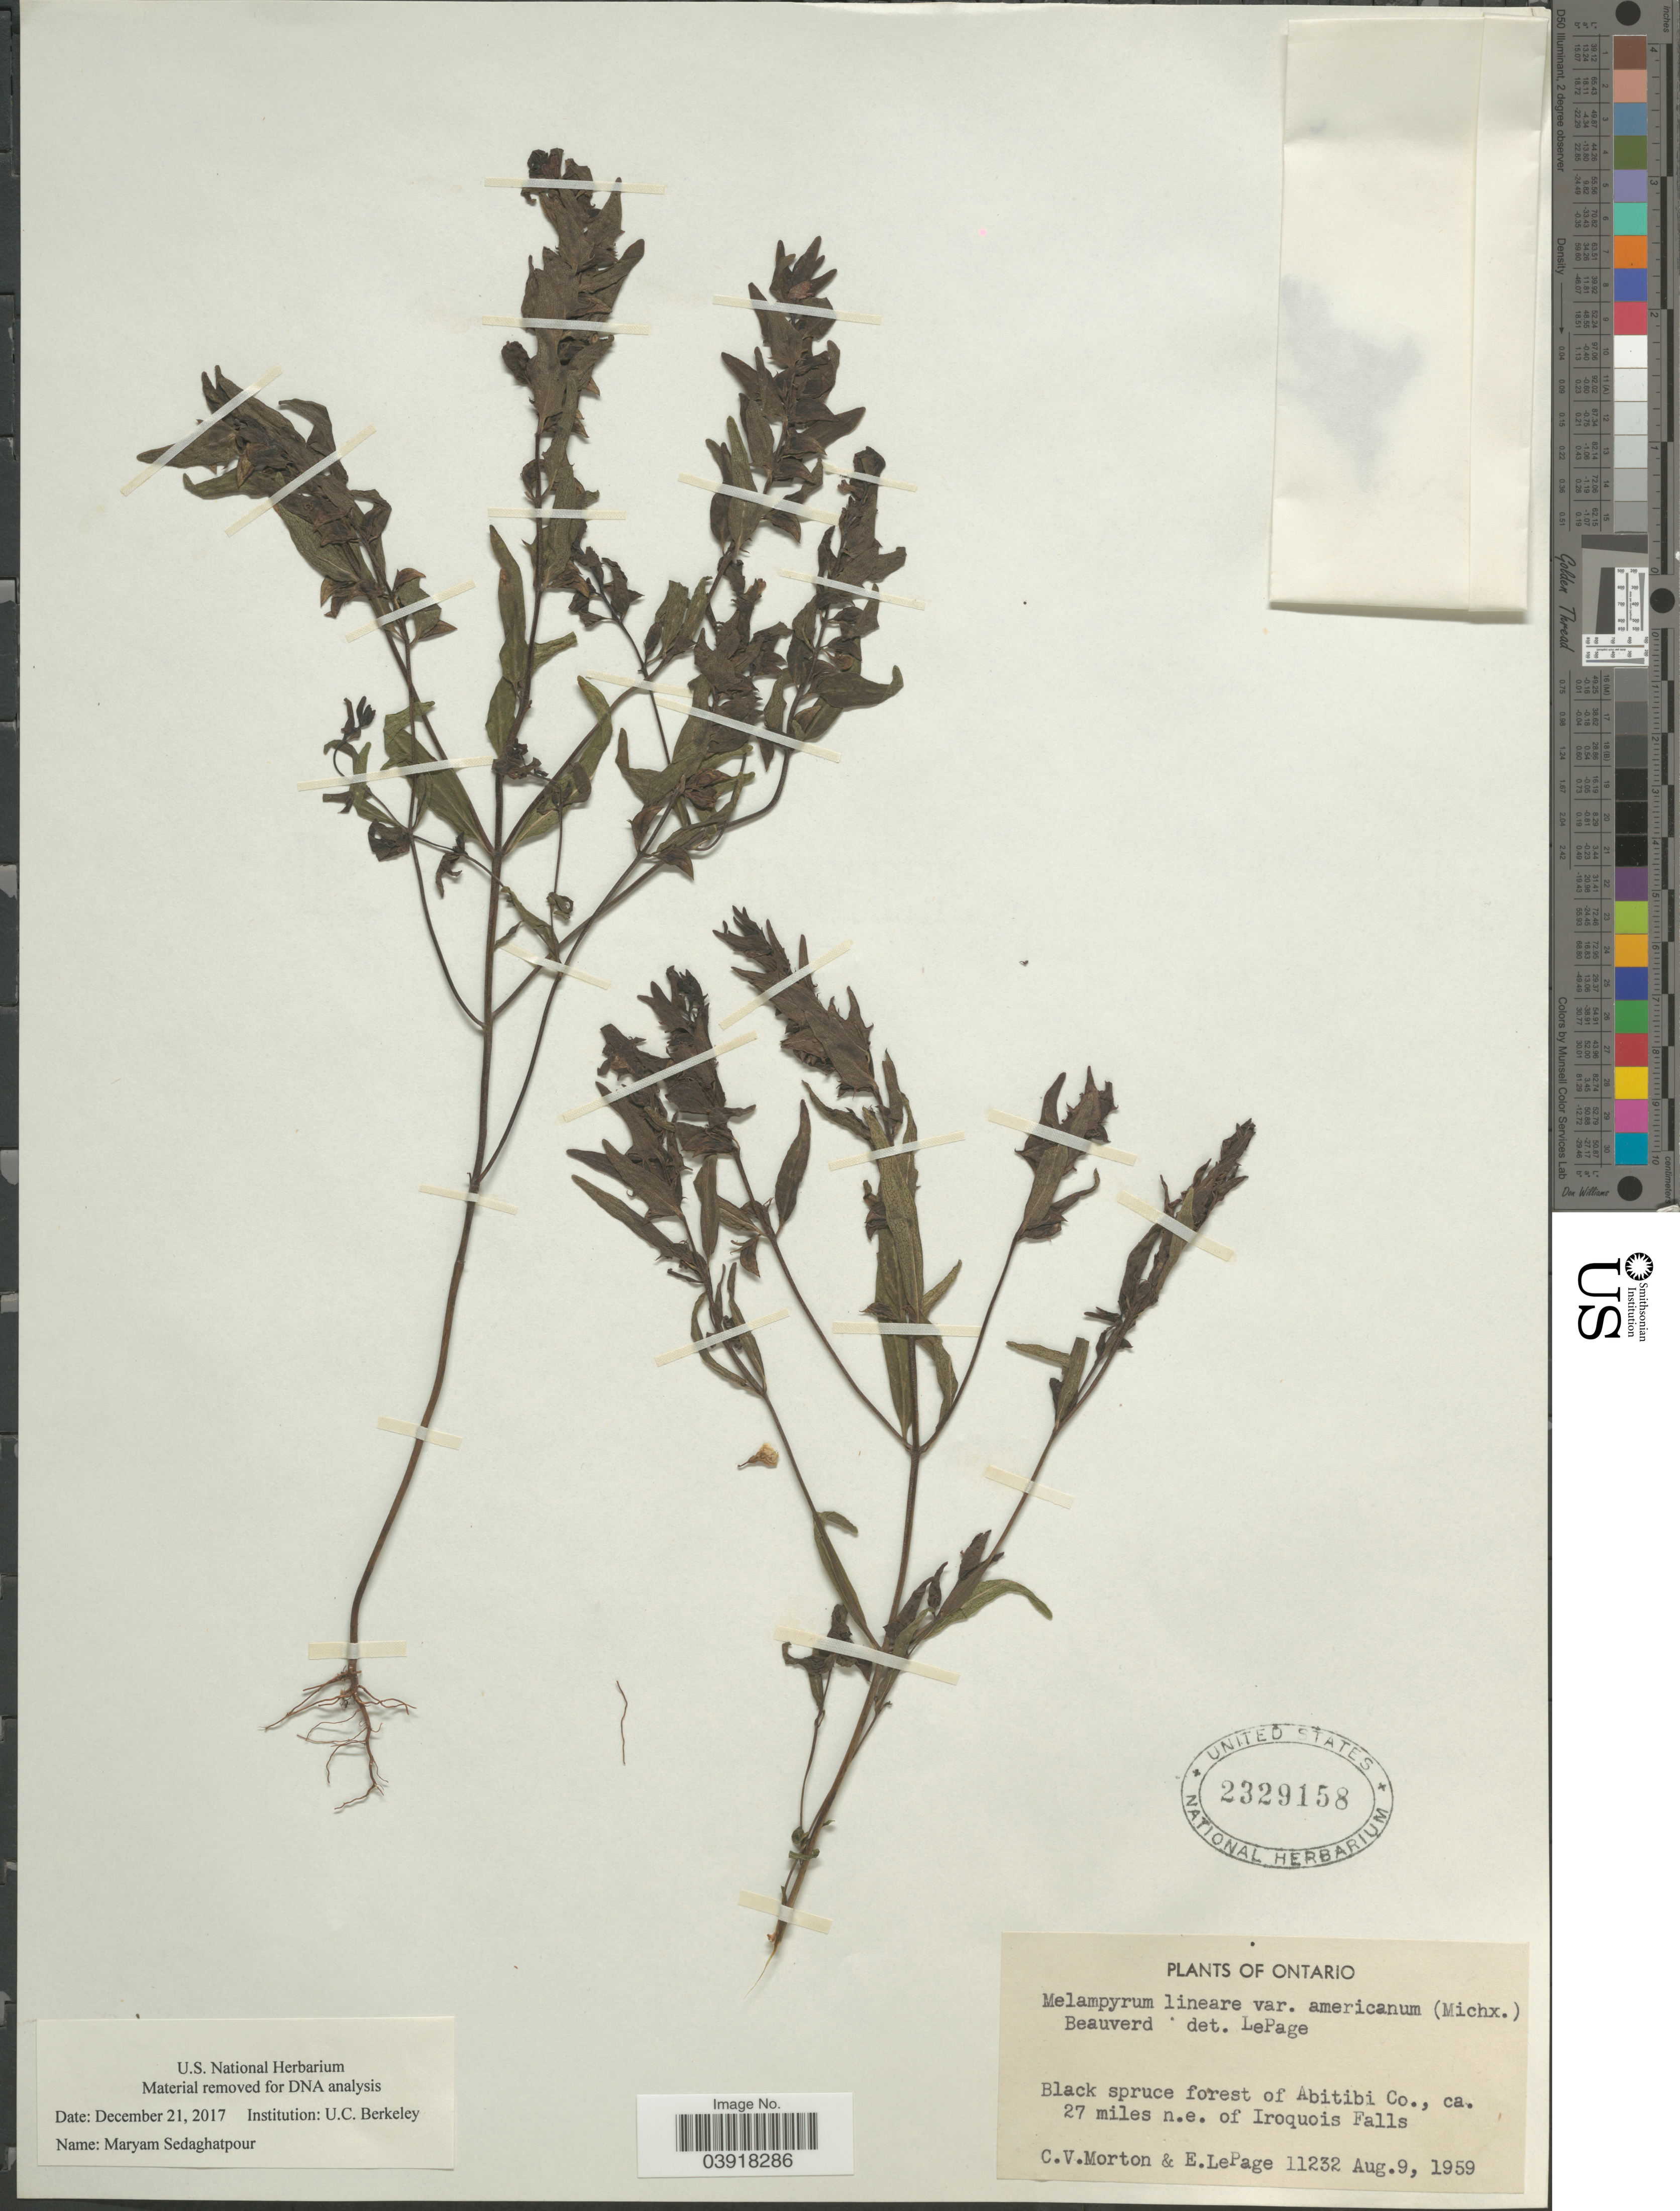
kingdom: Plantae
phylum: Tracheophyta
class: Magnoliopsida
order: Lamiales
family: Orobanchaceae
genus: Melampyrum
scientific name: Melampyrum lineare var. latifolium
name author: (Muhl.) P. Beauv.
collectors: C. V. Morton & E. Lepage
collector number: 11232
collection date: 1959-08-09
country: Canada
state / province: Ontario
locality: Black spruce forest of Abitibi Co., ca. 27 miles n.e. of Iroquois Falls.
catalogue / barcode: US 2329158